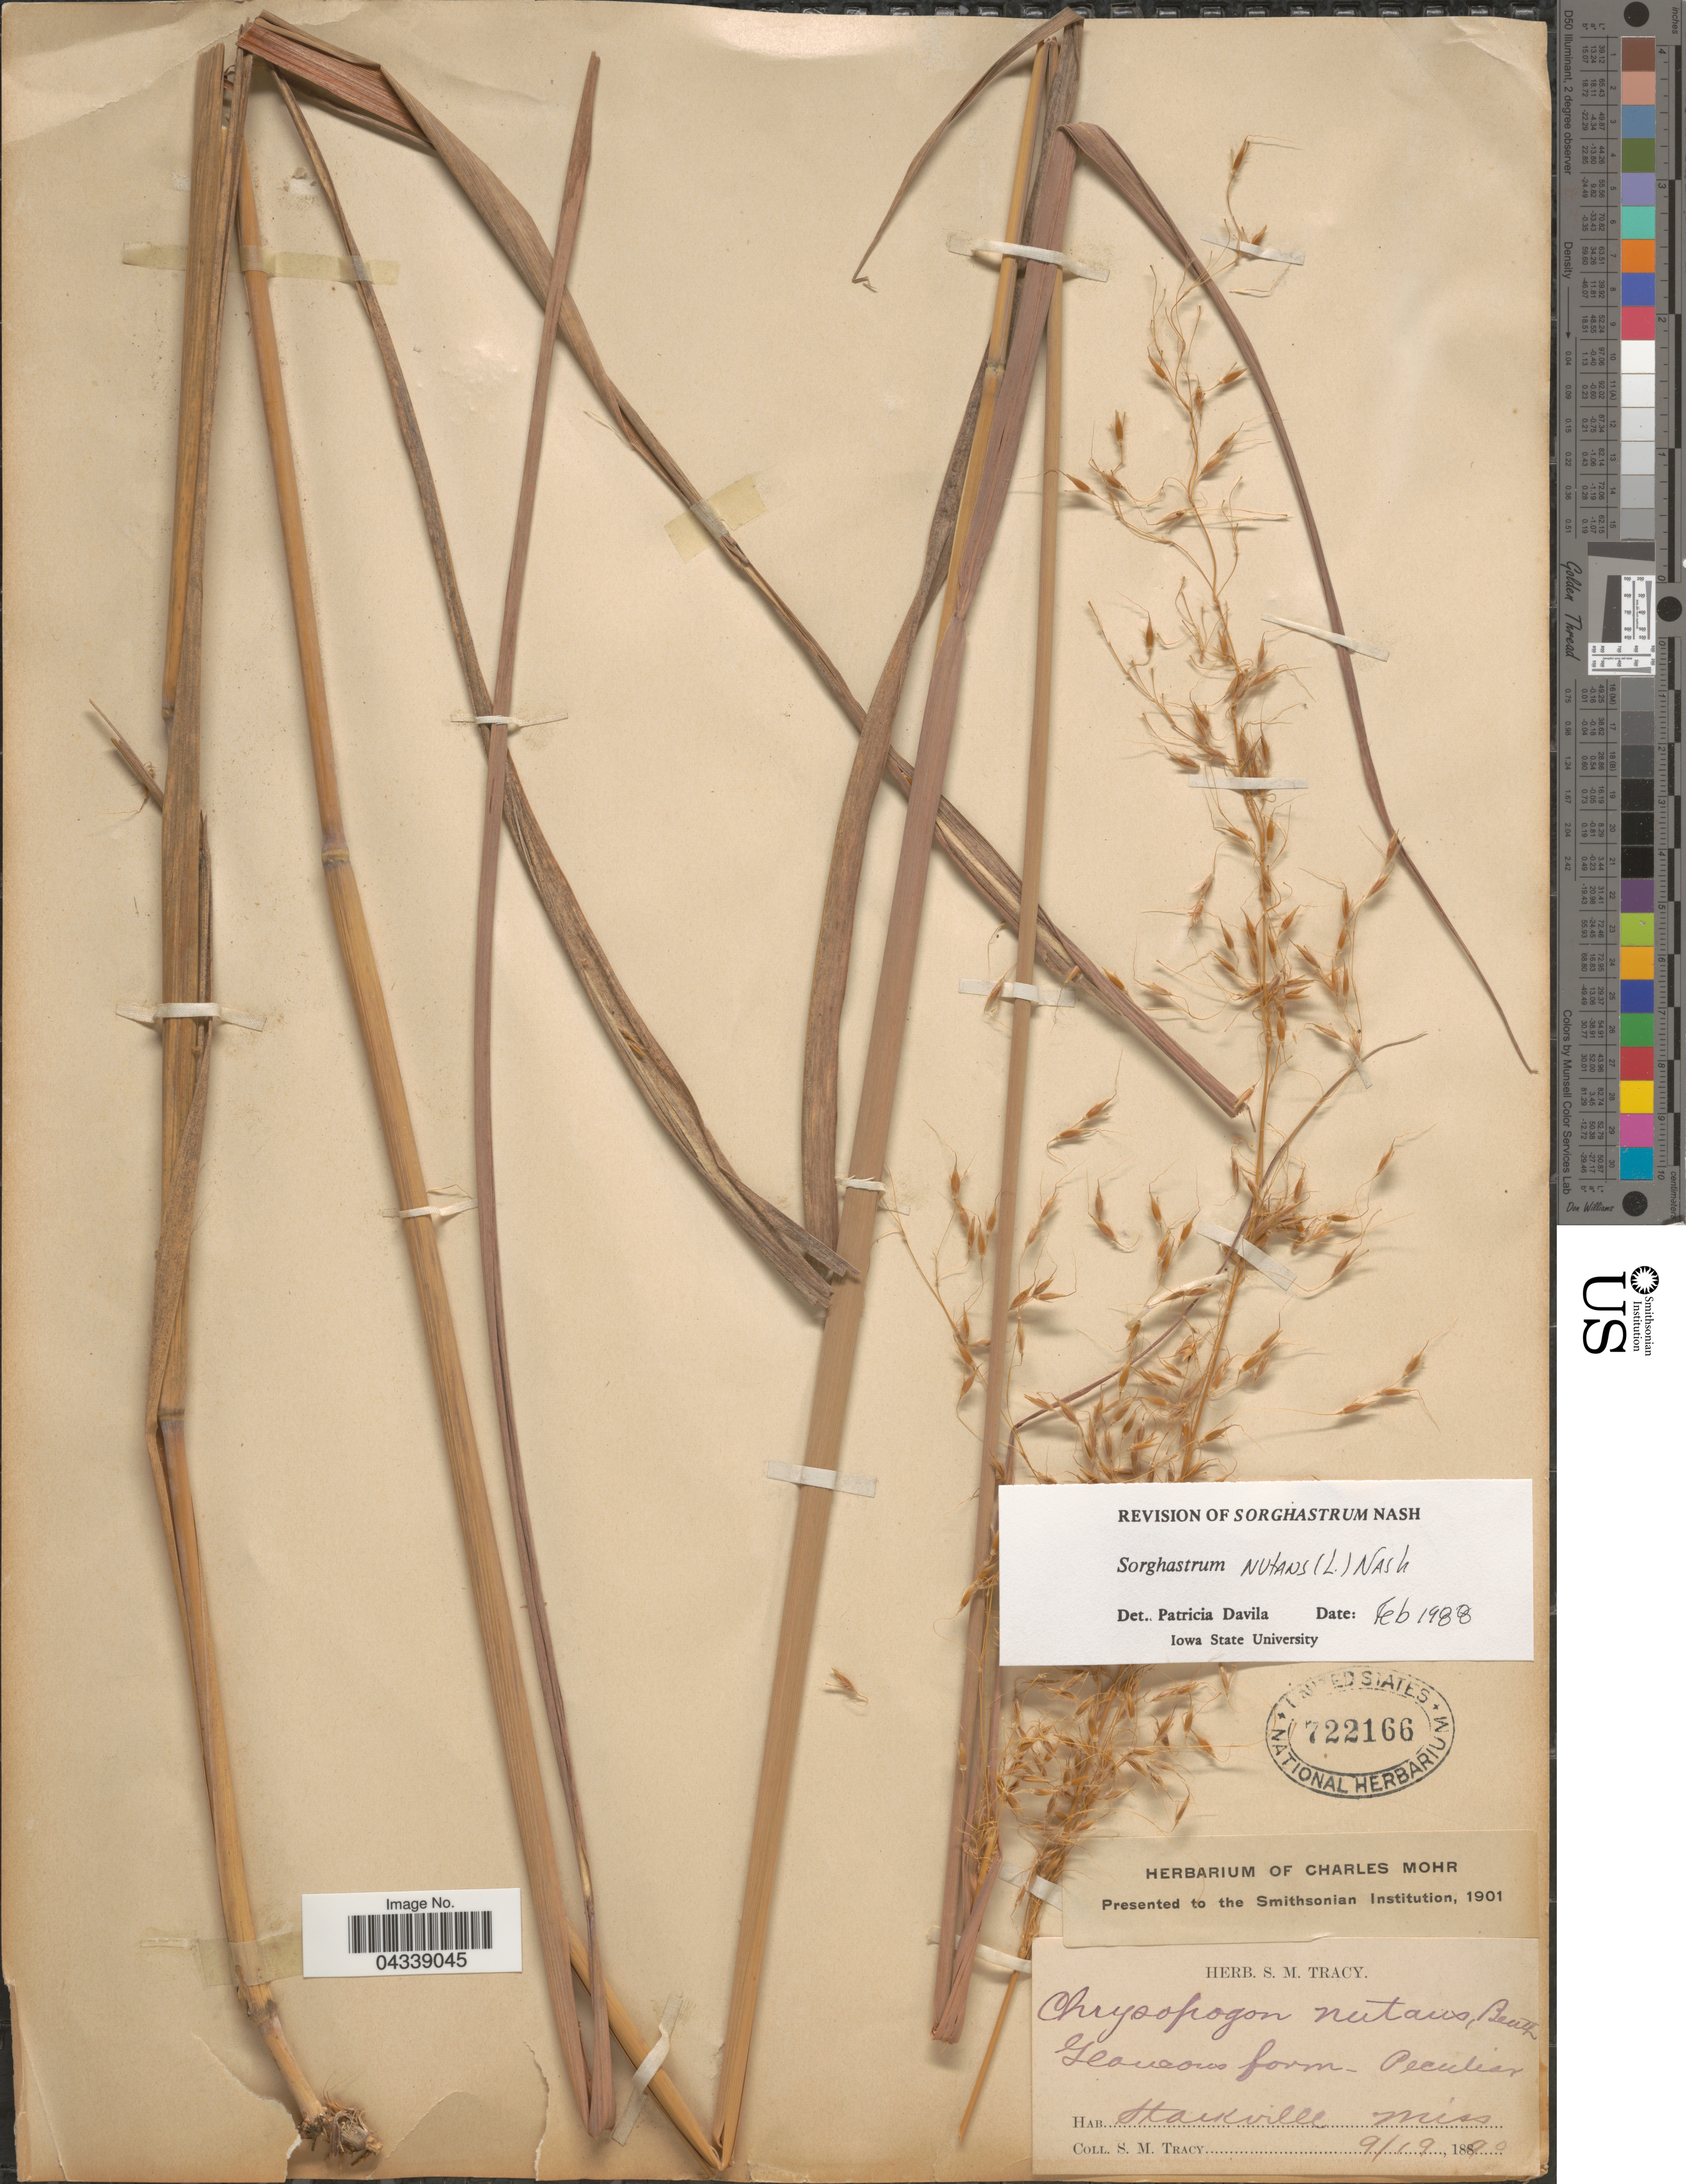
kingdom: Plantae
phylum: Tracheophyta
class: Liliopsida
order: Poales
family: Poaceae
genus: Sorghastrum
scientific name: Sorghastrum nutans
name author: (L.) Nash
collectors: S. M. Tracy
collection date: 1890-09-19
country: United States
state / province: Mississippi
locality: Starkville.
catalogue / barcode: US 722166